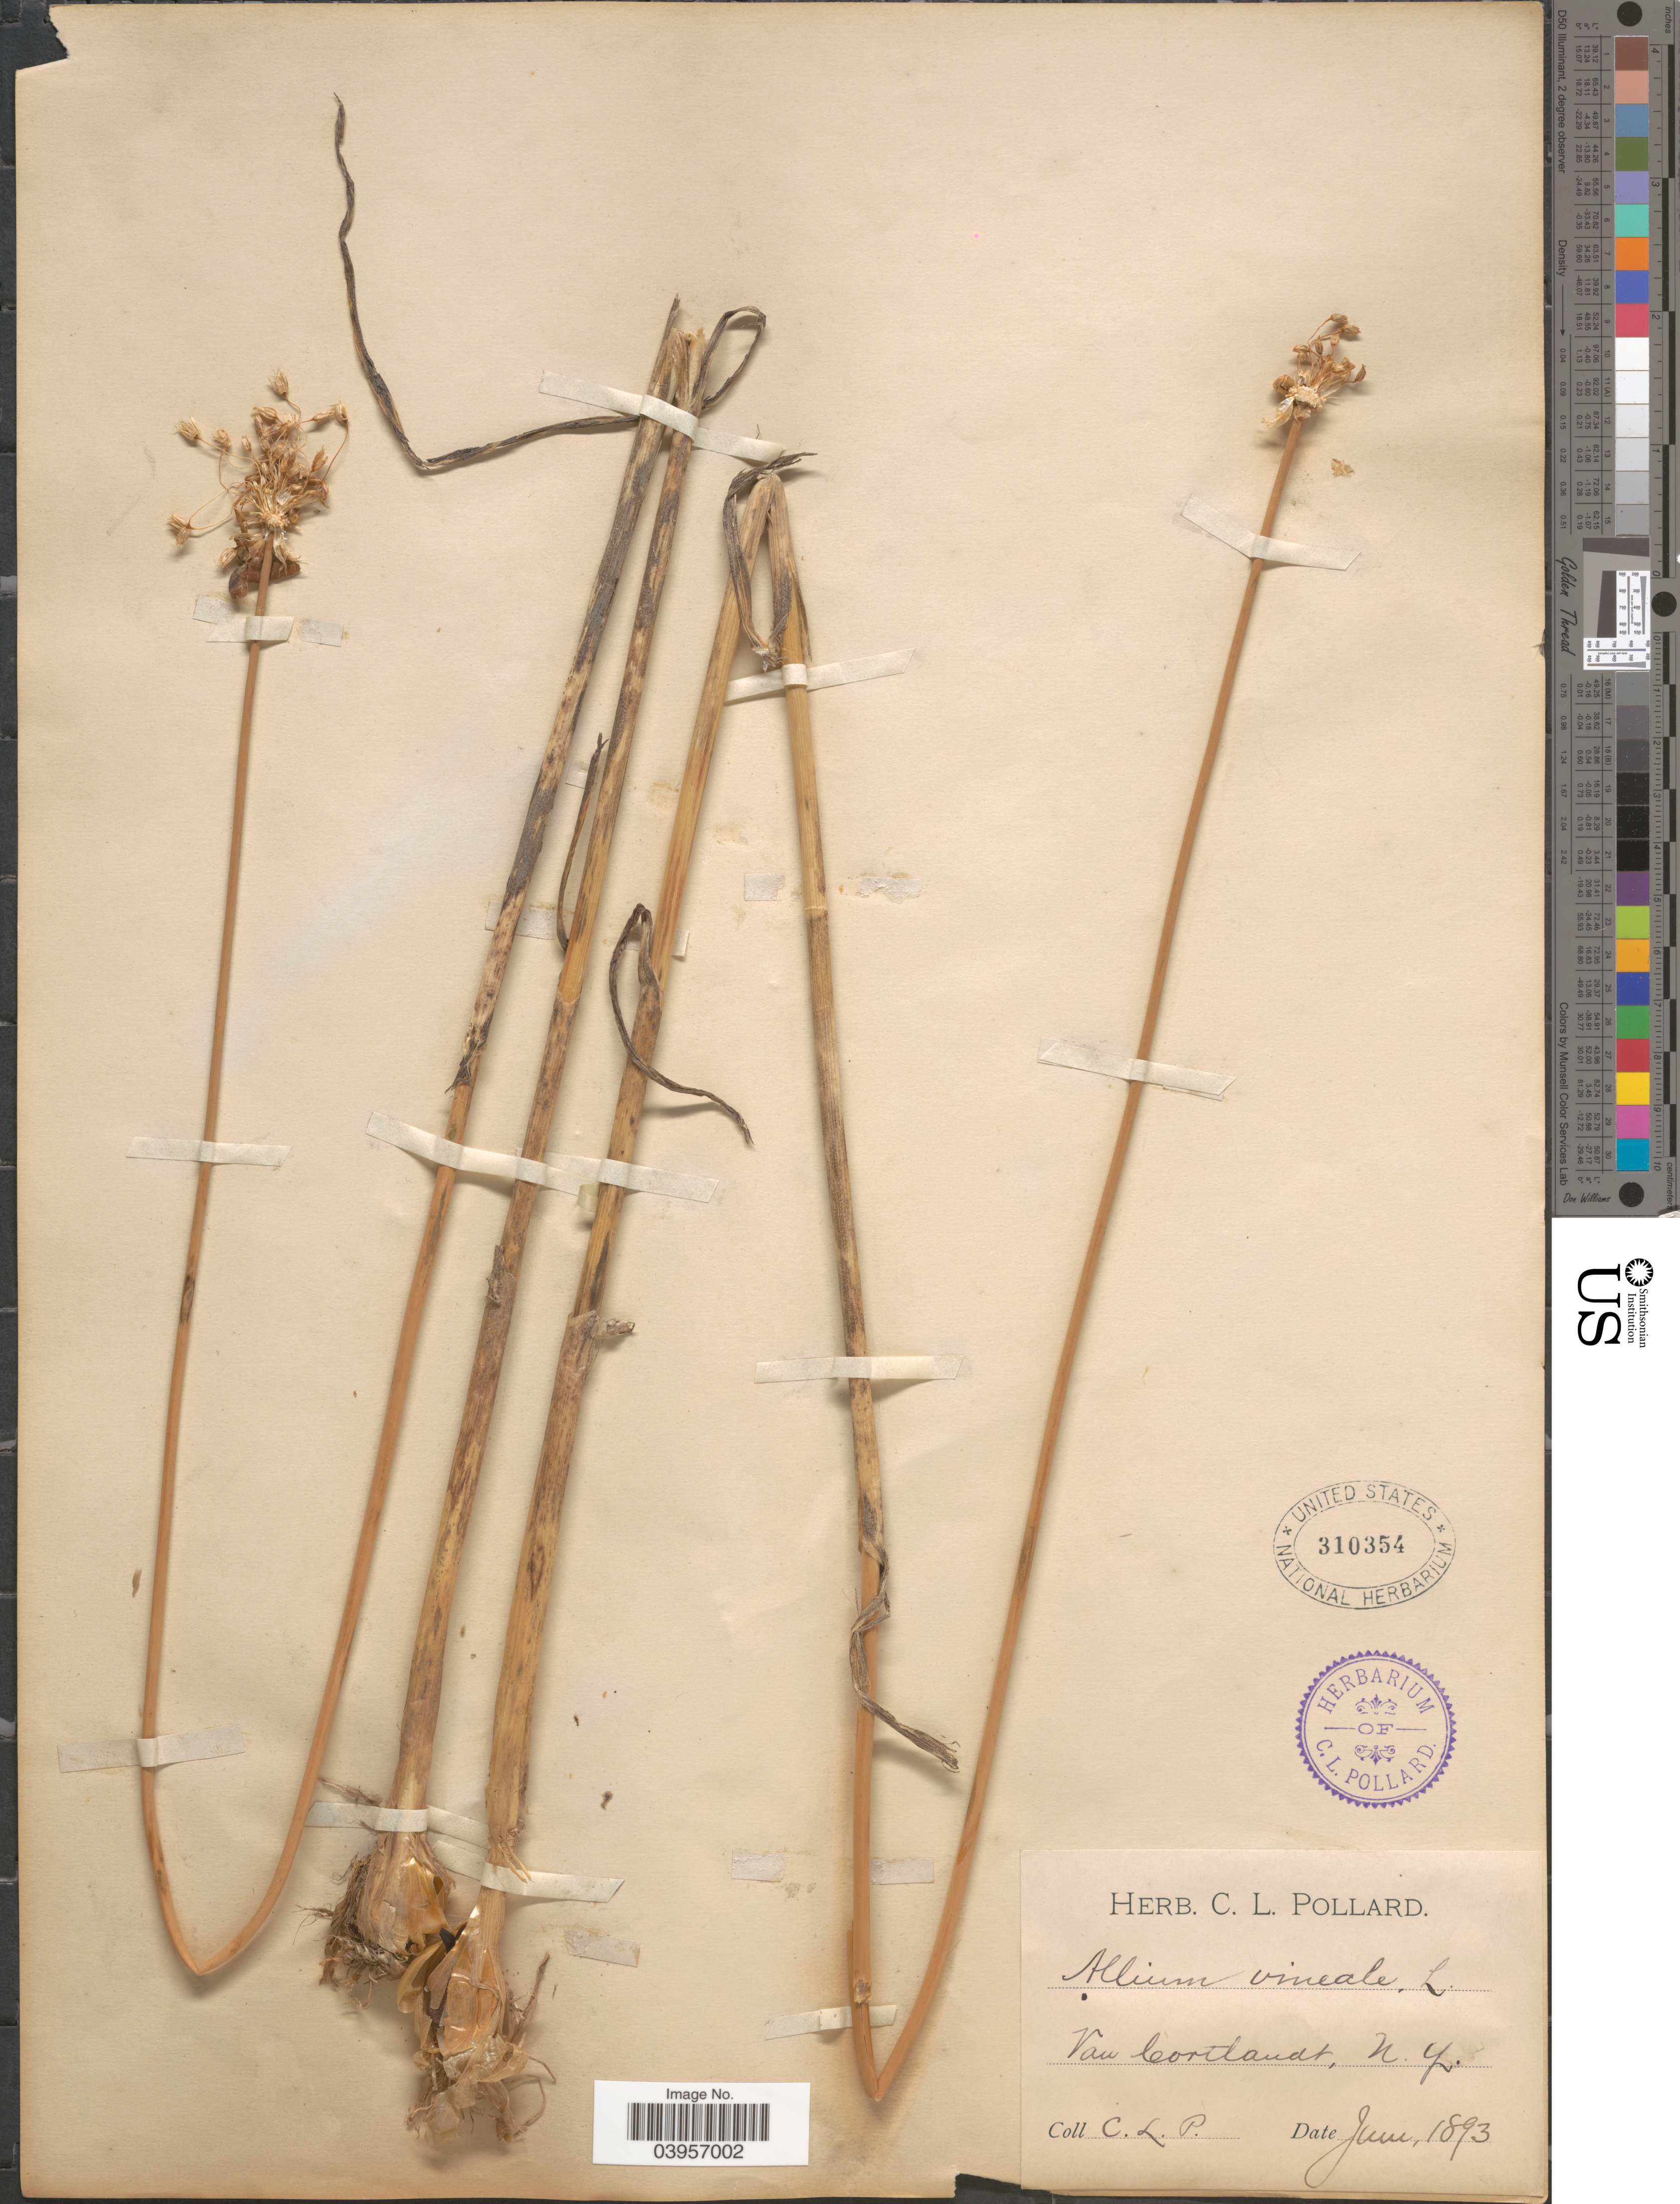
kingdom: Plantae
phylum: Tracheophyta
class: Liliopsida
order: Asparagales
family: Amaryllidaceae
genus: Allium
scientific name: Allium vineale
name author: L.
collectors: C. L. Pollard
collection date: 1893-06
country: United States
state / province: New York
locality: Van Cortlandt.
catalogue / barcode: US 310354